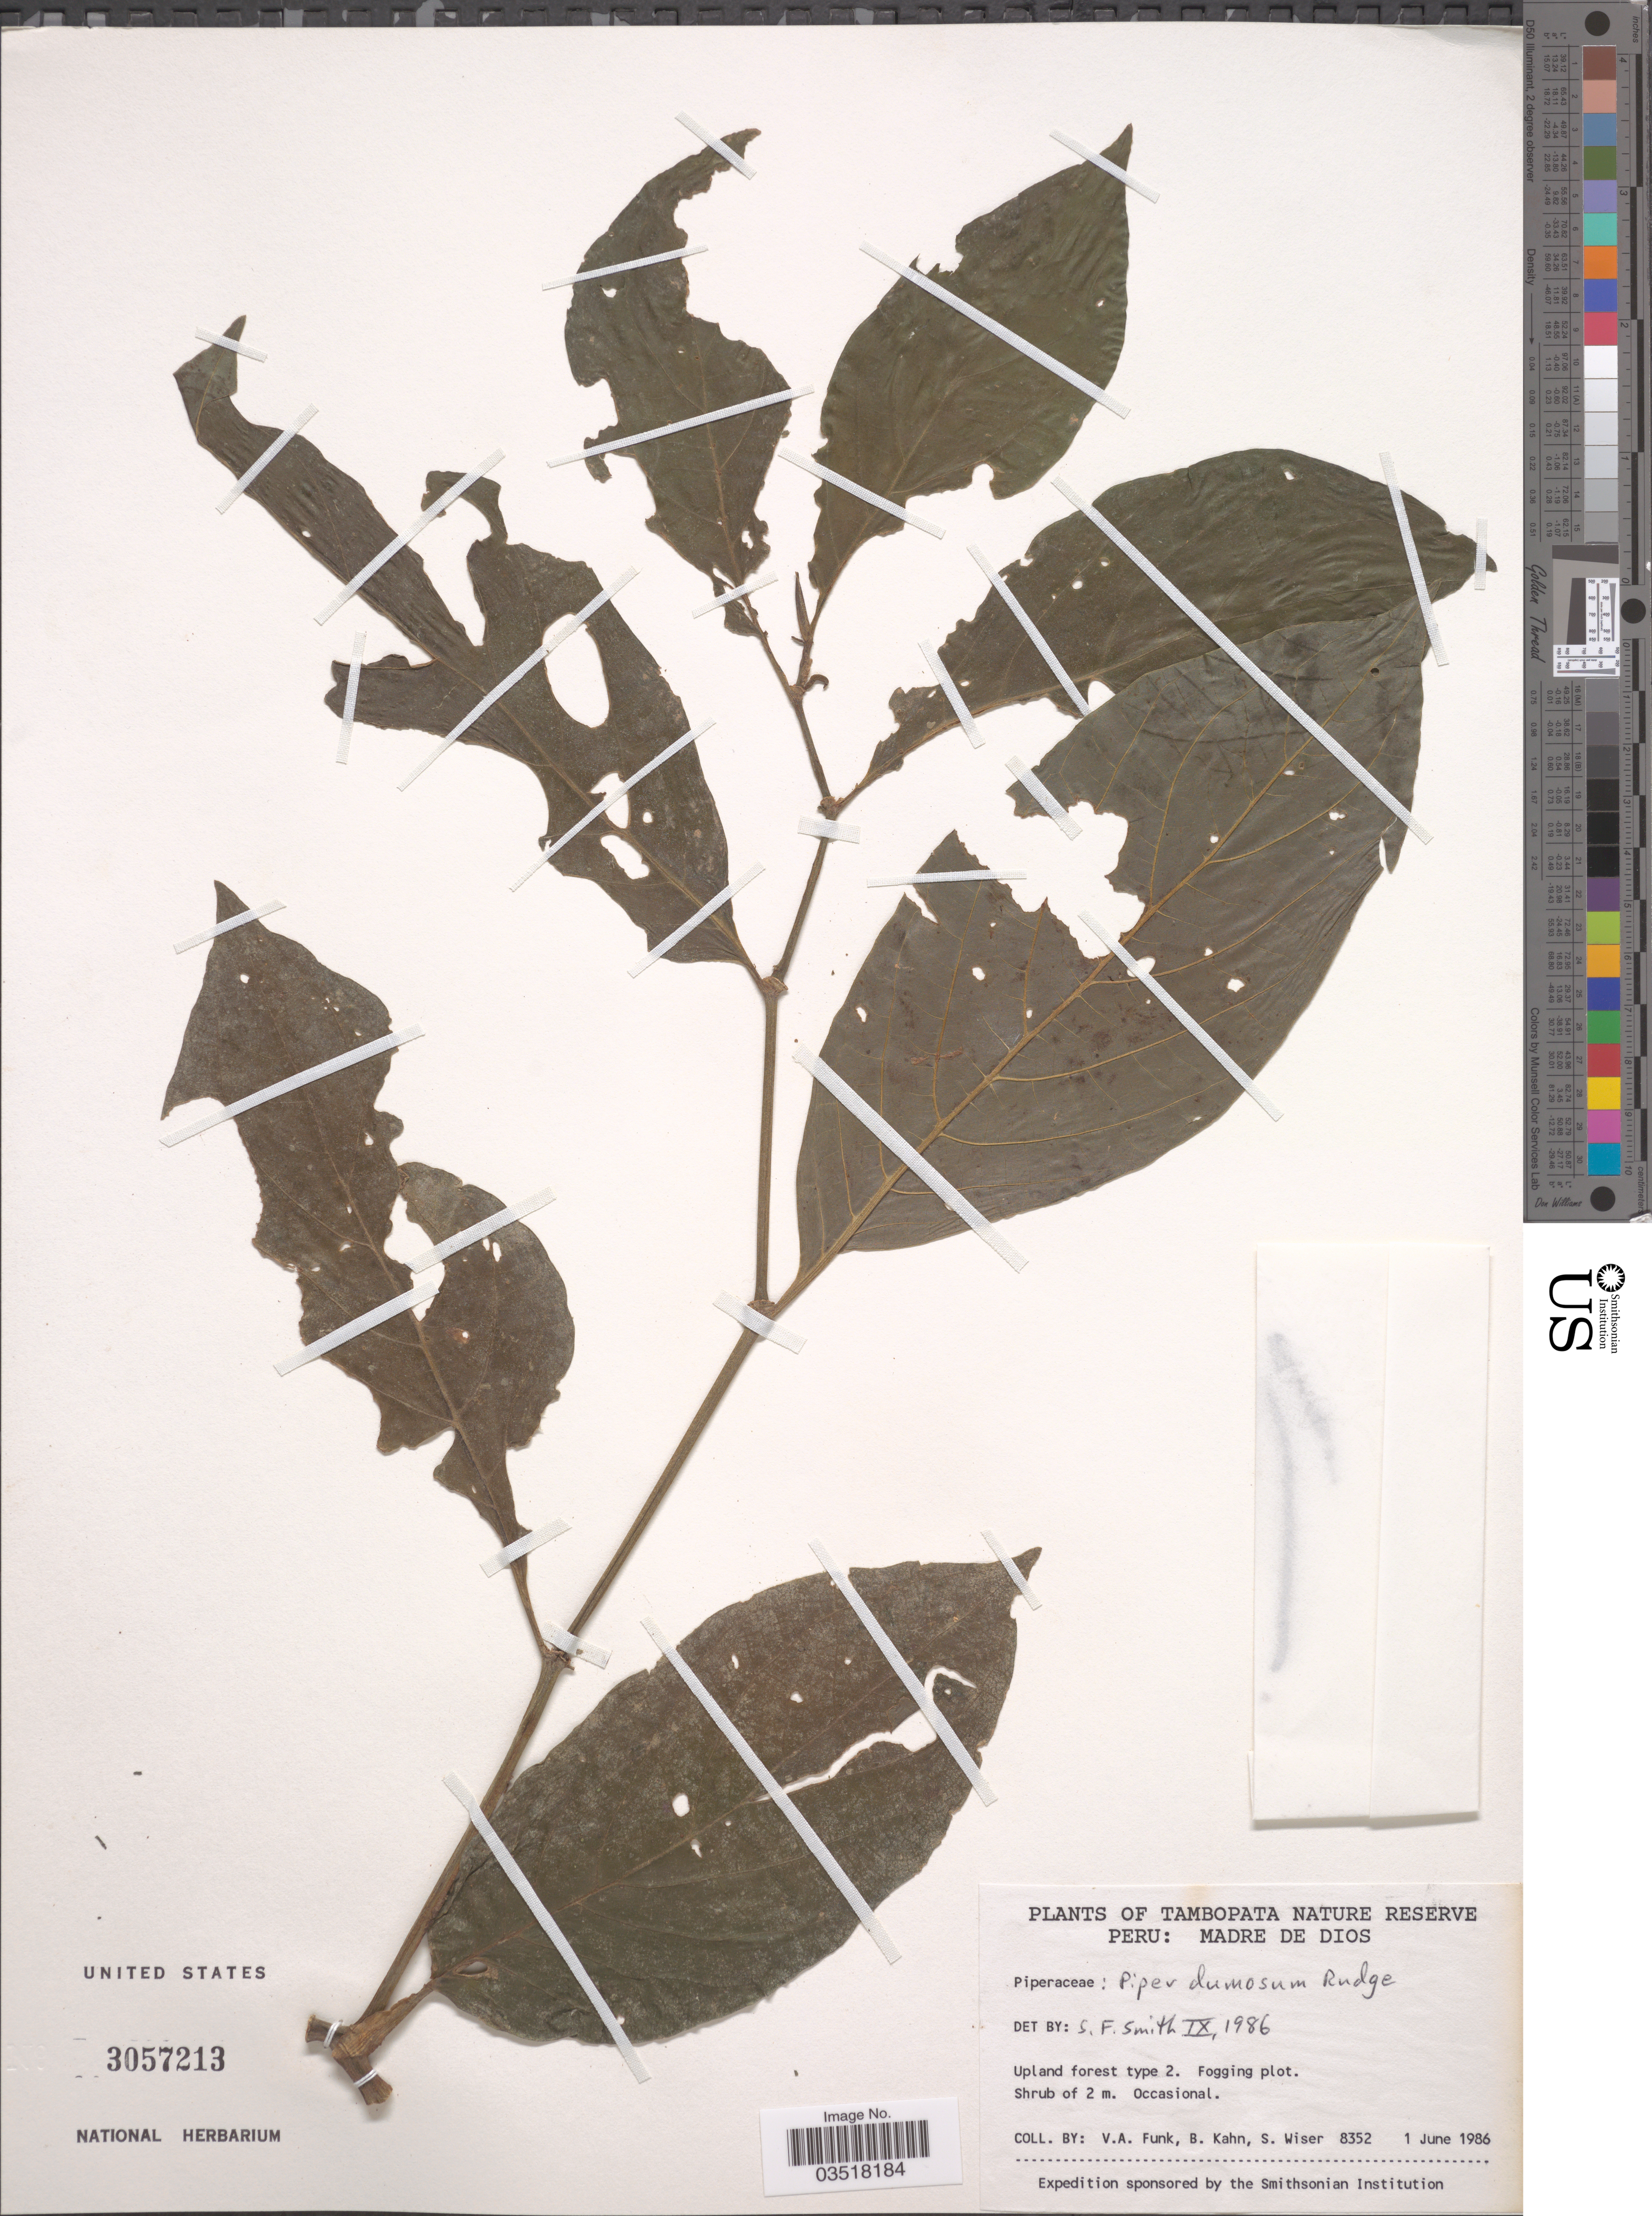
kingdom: Plantae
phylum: Tracheophyta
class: Magnoliopsida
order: Piperales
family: Piperaceae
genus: Piper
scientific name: Piper dumosum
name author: Rudge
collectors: V. Funk, B. Kahn & S. Wiser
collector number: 8352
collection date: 1986-06-01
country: Peru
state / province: Madre de Dios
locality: Tambopata Nature Reserve. Upland forest type 2. Fogging plot.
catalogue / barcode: US 3057213